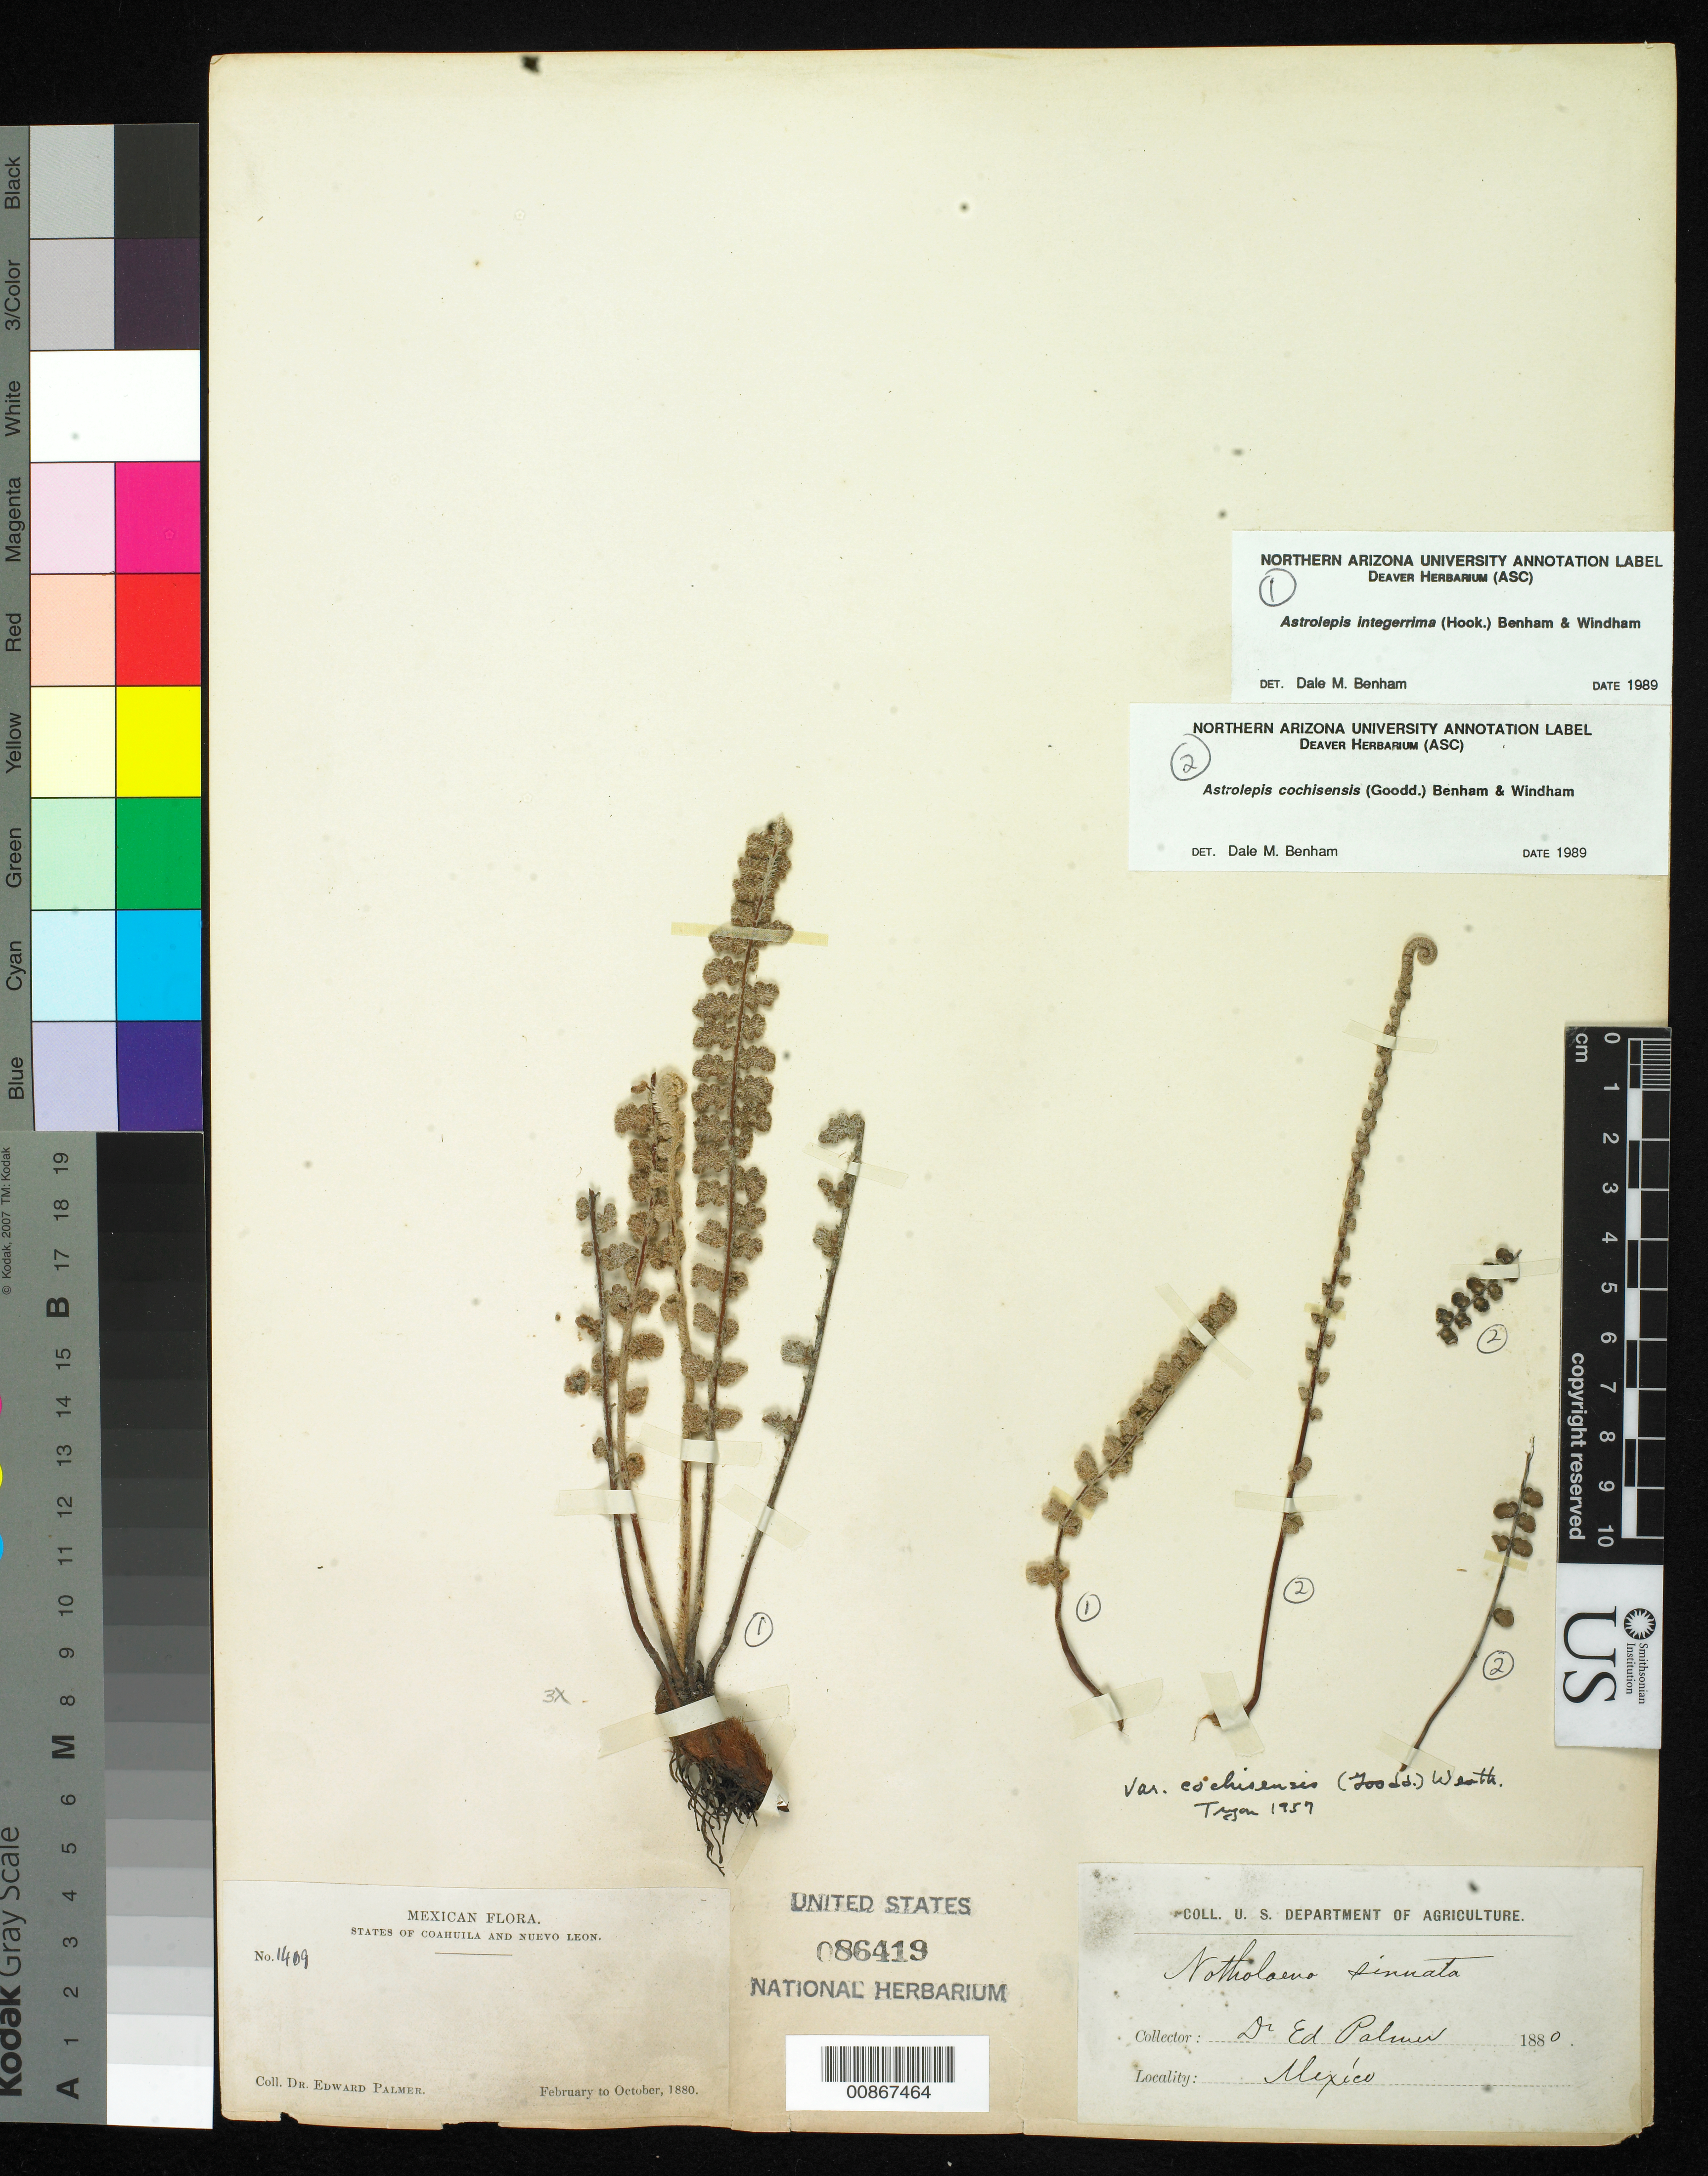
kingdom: Plantae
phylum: Tracheophyta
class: Polypodiopsida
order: Polypodiales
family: Pteridaceae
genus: Astrolepis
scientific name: Astrolepis cochisensis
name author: (C.O. Goodd.) D.M. Benham & Windham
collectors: E. Palmer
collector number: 1409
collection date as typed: Feb 1880 to -- Oct 1880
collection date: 1880-02/1880-10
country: Mexico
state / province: Coahuila / Nuevo León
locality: States of Coahuila and Nuevo León.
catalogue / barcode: US 86419